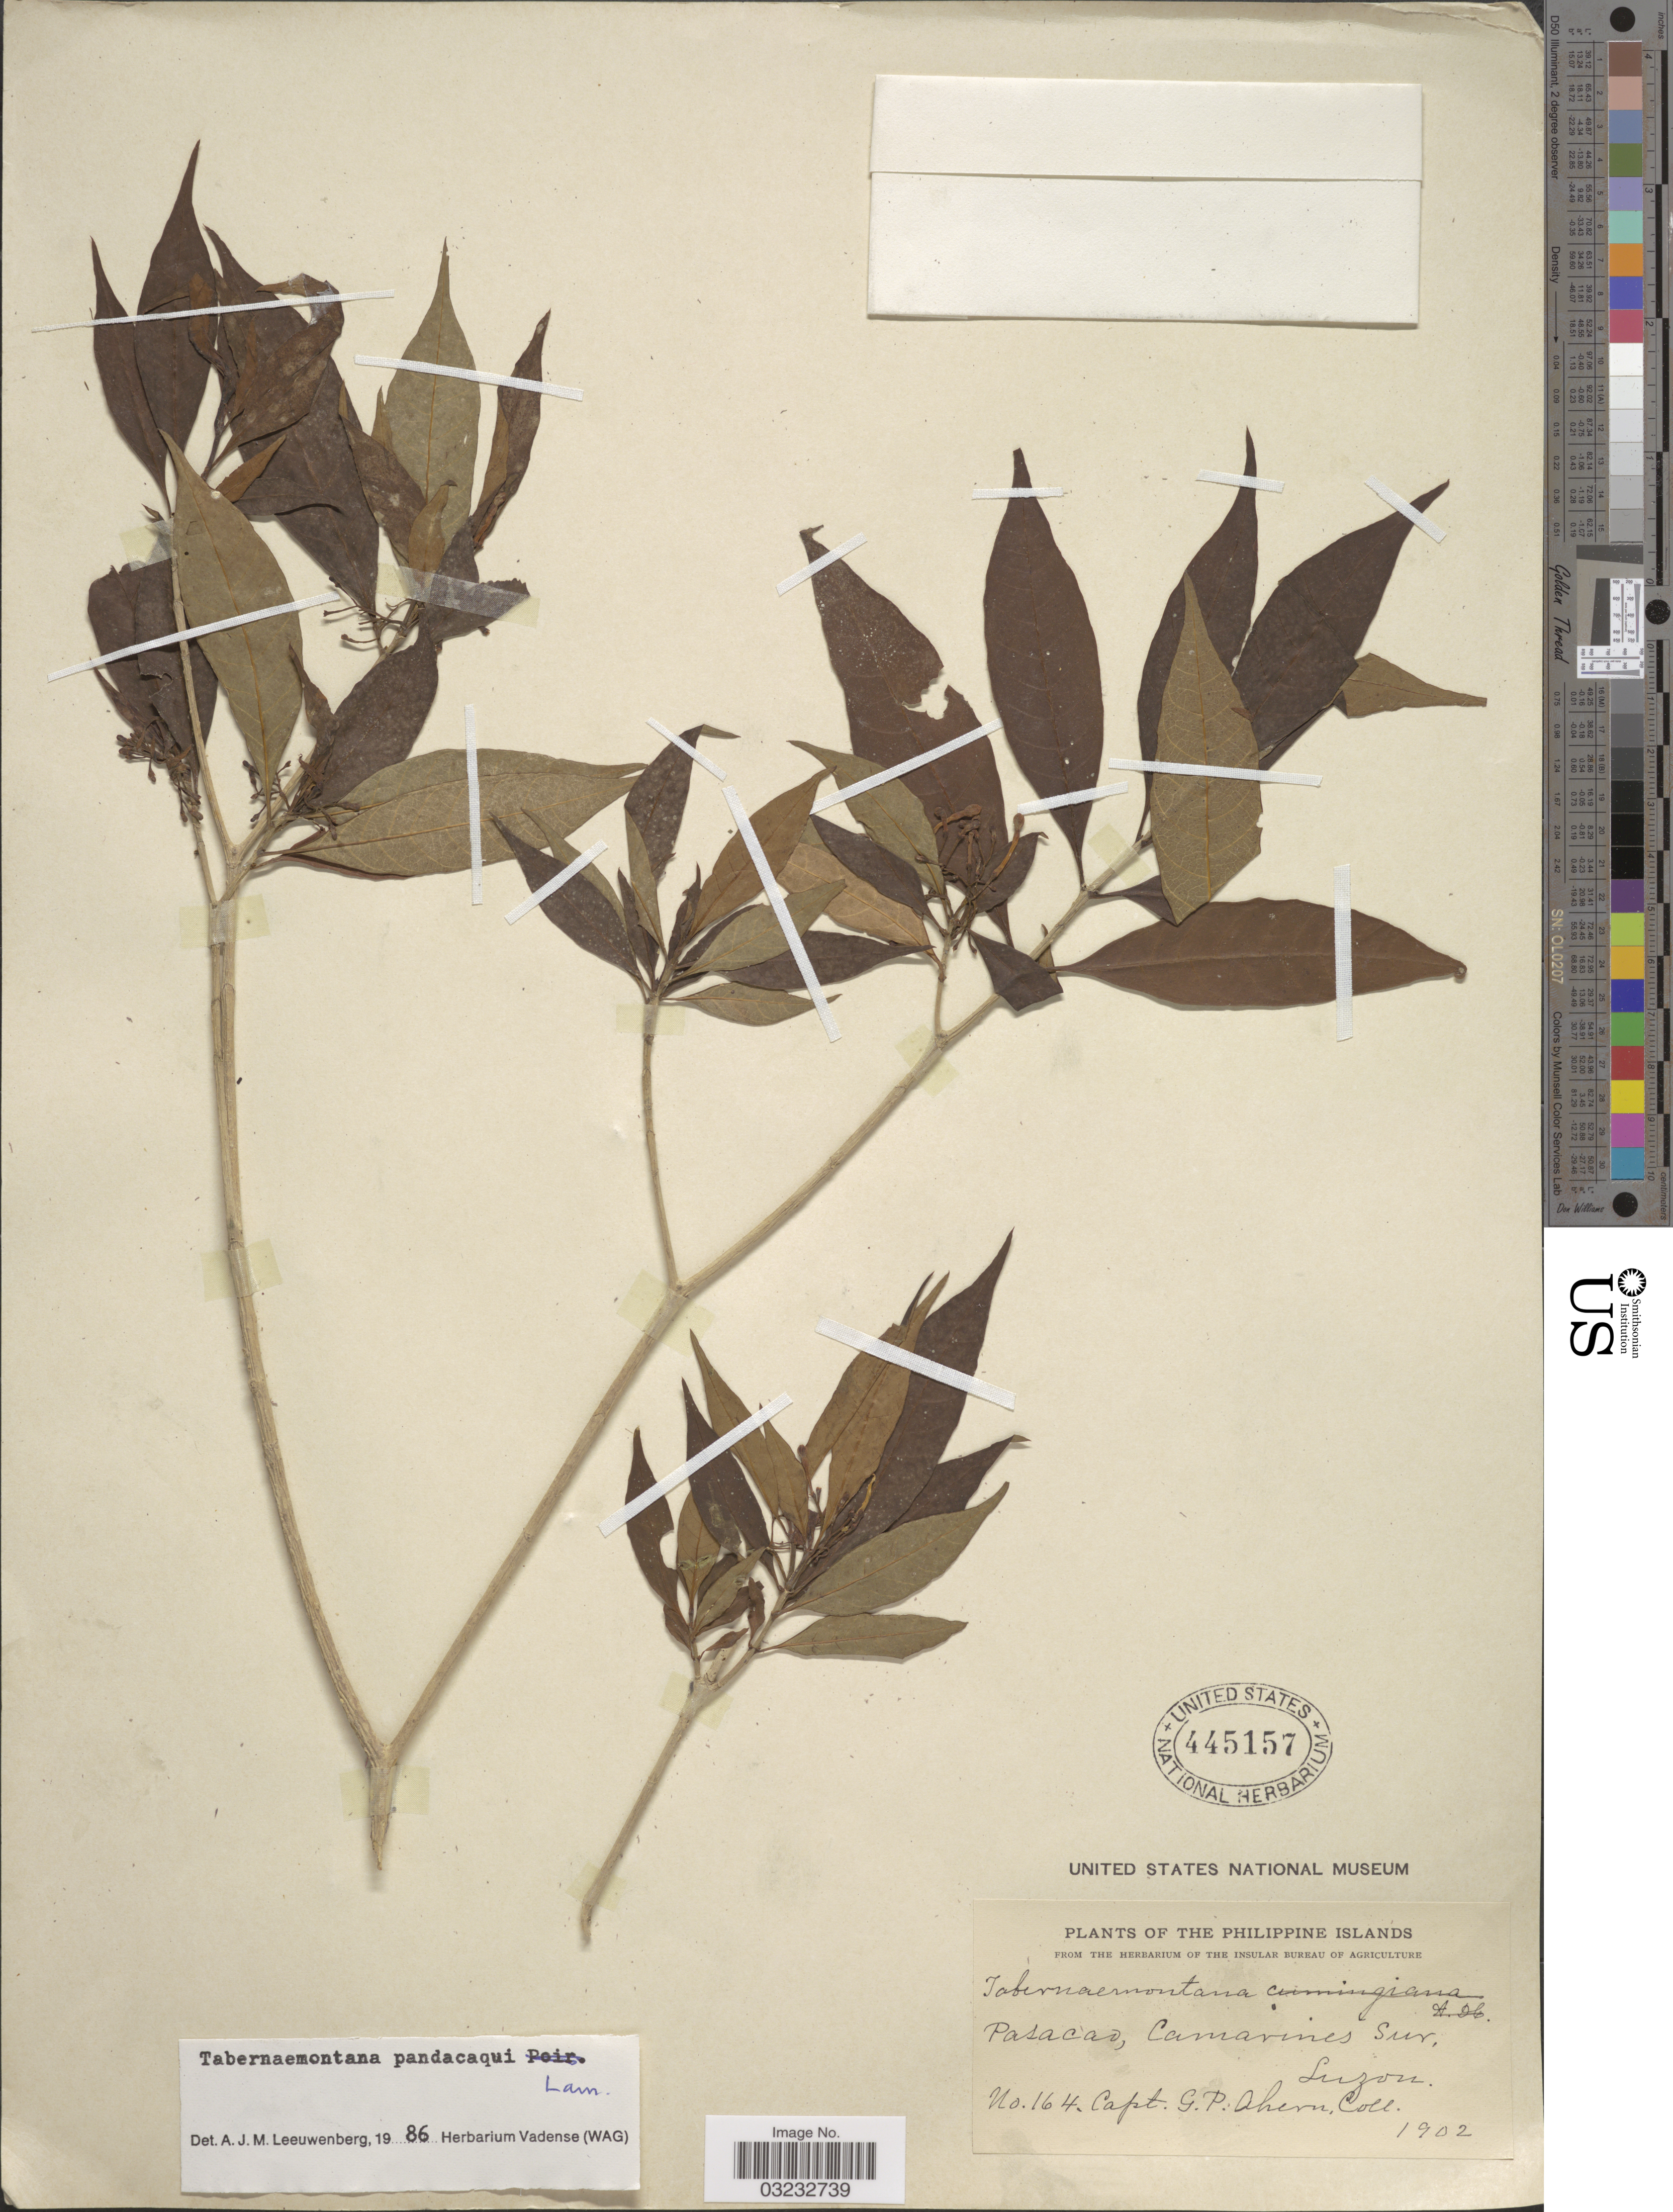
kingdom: Plantae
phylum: Tracheophyta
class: Magnoliopsida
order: Gentianales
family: Apocynaceae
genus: Tabernaemontana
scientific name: Tabernaemontana pandacaqui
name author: Poir.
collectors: G. Ahern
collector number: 164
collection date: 1902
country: Philippines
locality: Philippine Islands. Pasacao, Camarines Sur, Luzon.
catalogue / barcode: US 445157